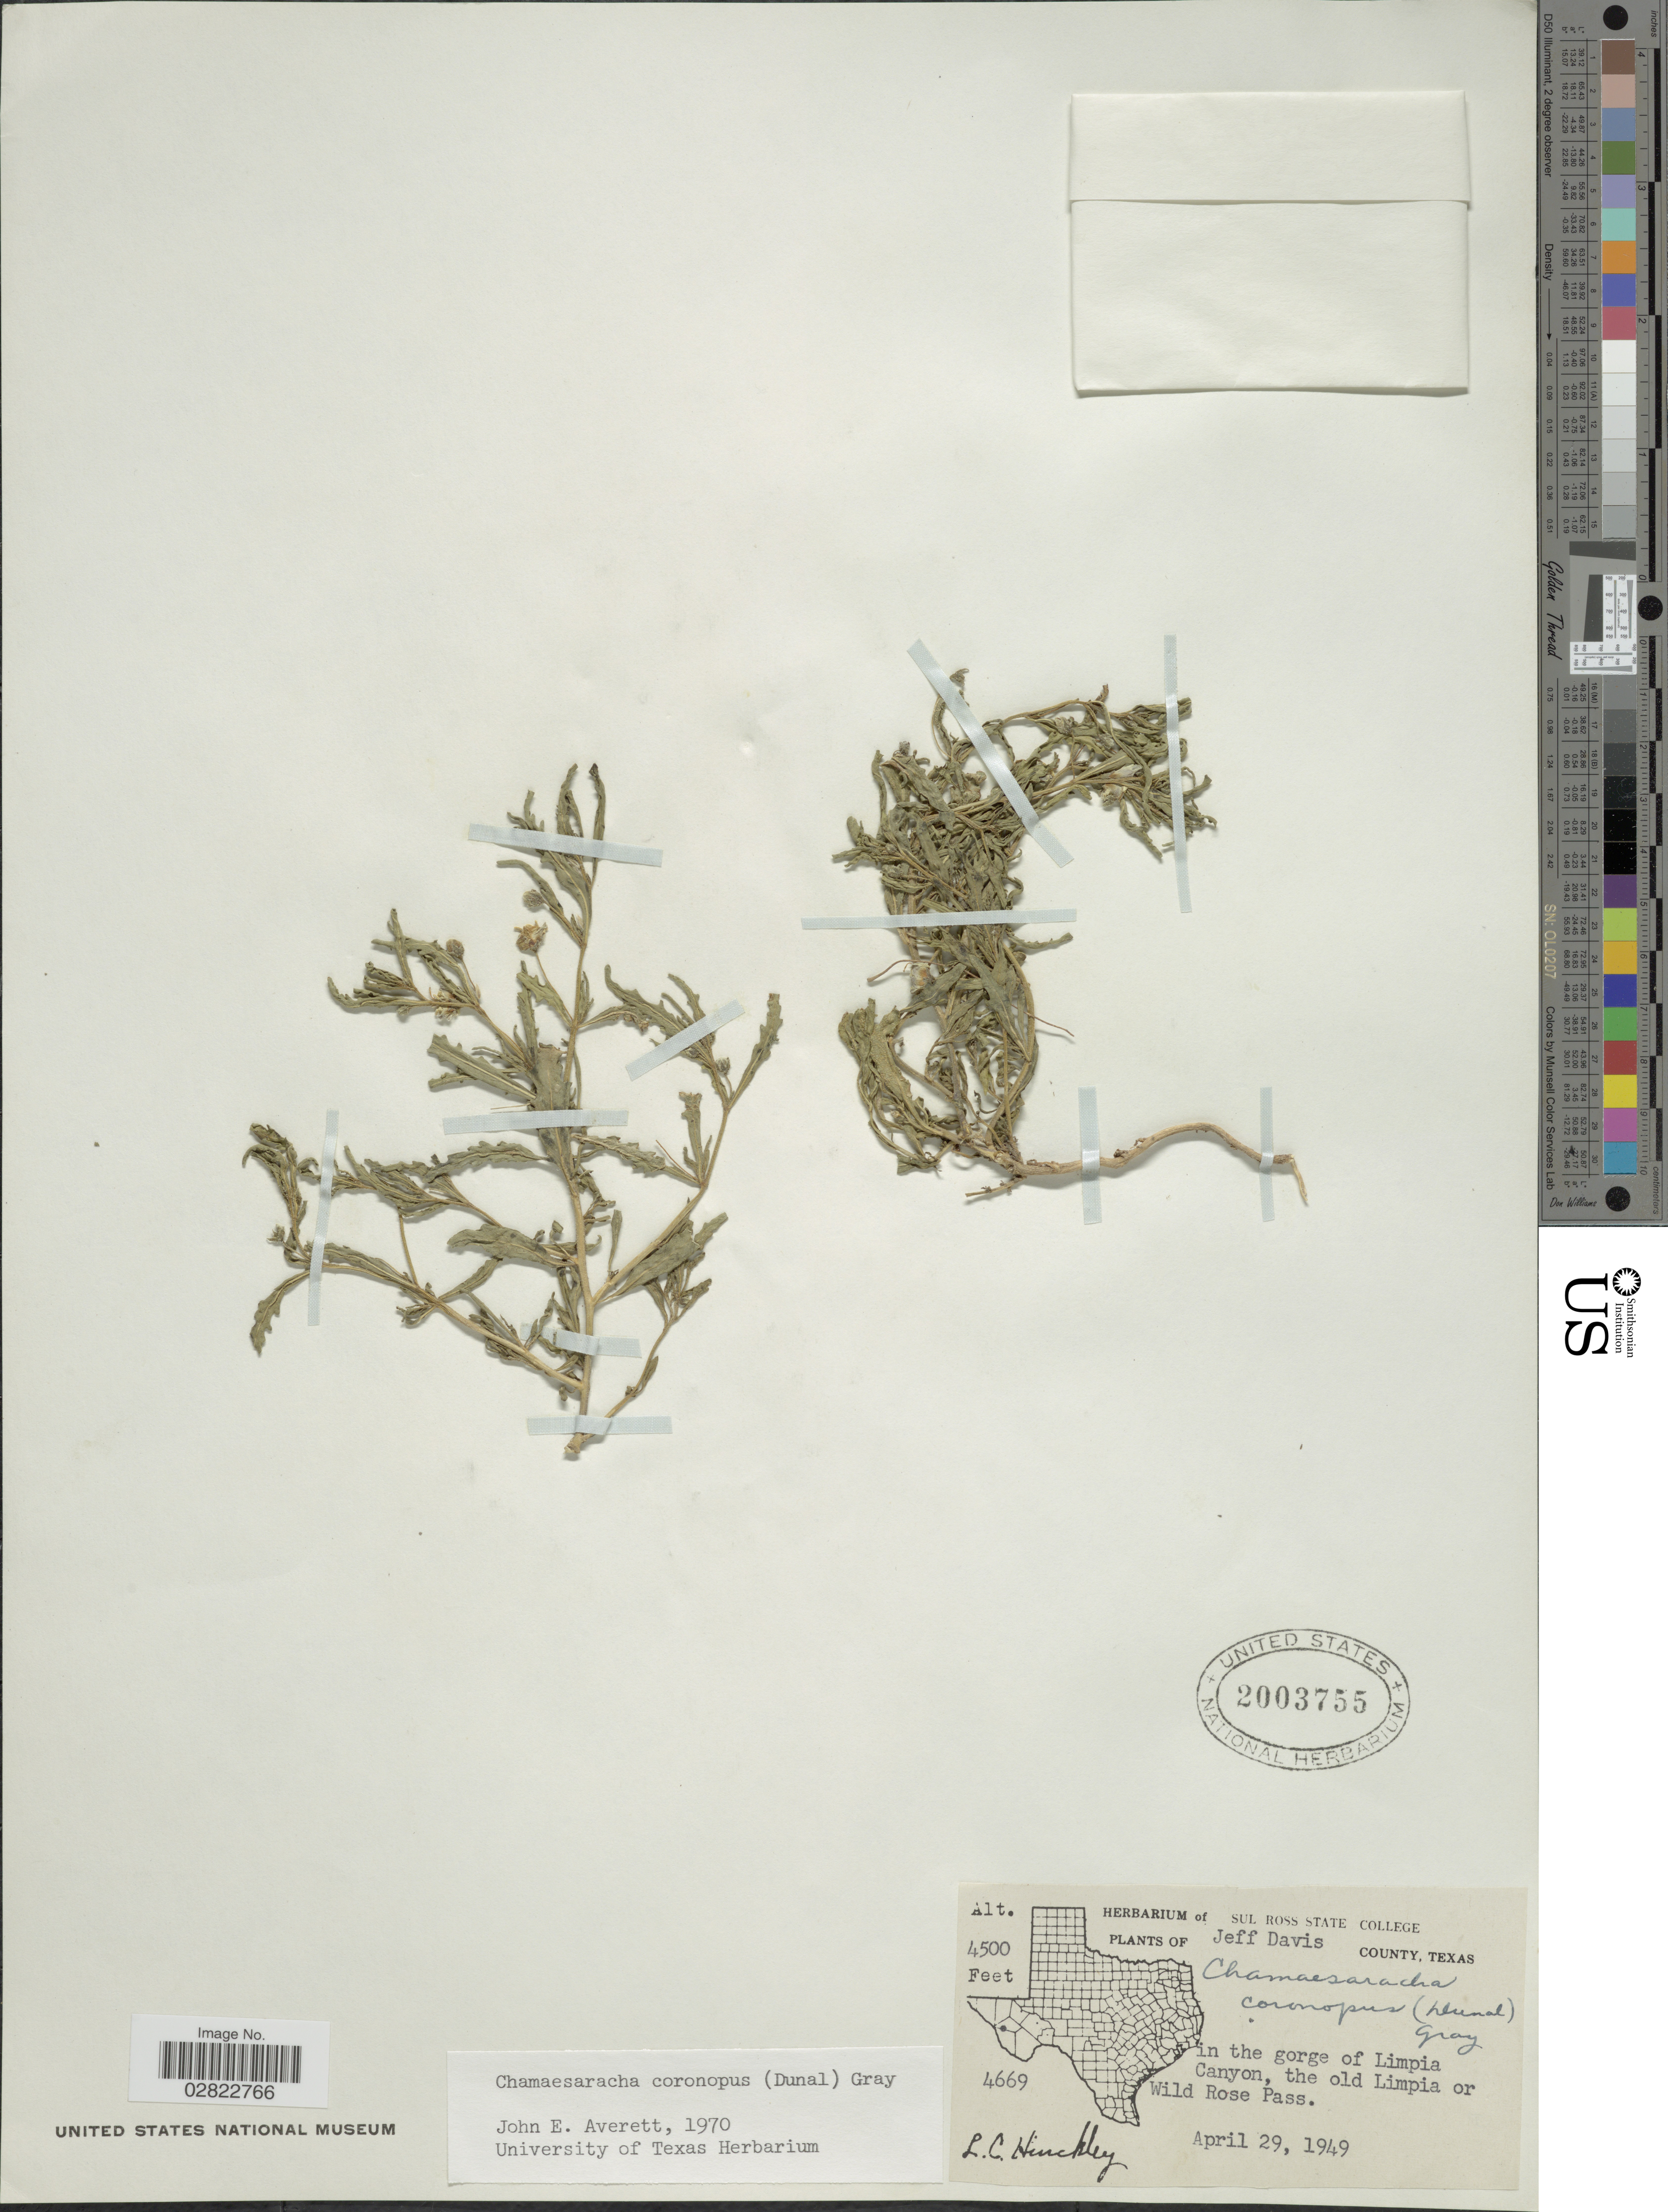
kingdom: Plantae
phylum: Tracheophyta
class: Magnoliopsida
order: Solanales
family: Solanaceae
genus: Chamaesaracha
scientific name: Chamaesaracha coronopus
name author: (Dunal) A. Gray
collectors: L. Hinckley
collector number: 4669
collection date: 1949-04-29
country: United States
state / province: Texas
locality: Jeff Davis County, in the gorge of Limpia Canyon, the old Limpia or Wild Rose Pass.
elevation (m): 1372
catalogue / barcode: US 2003755